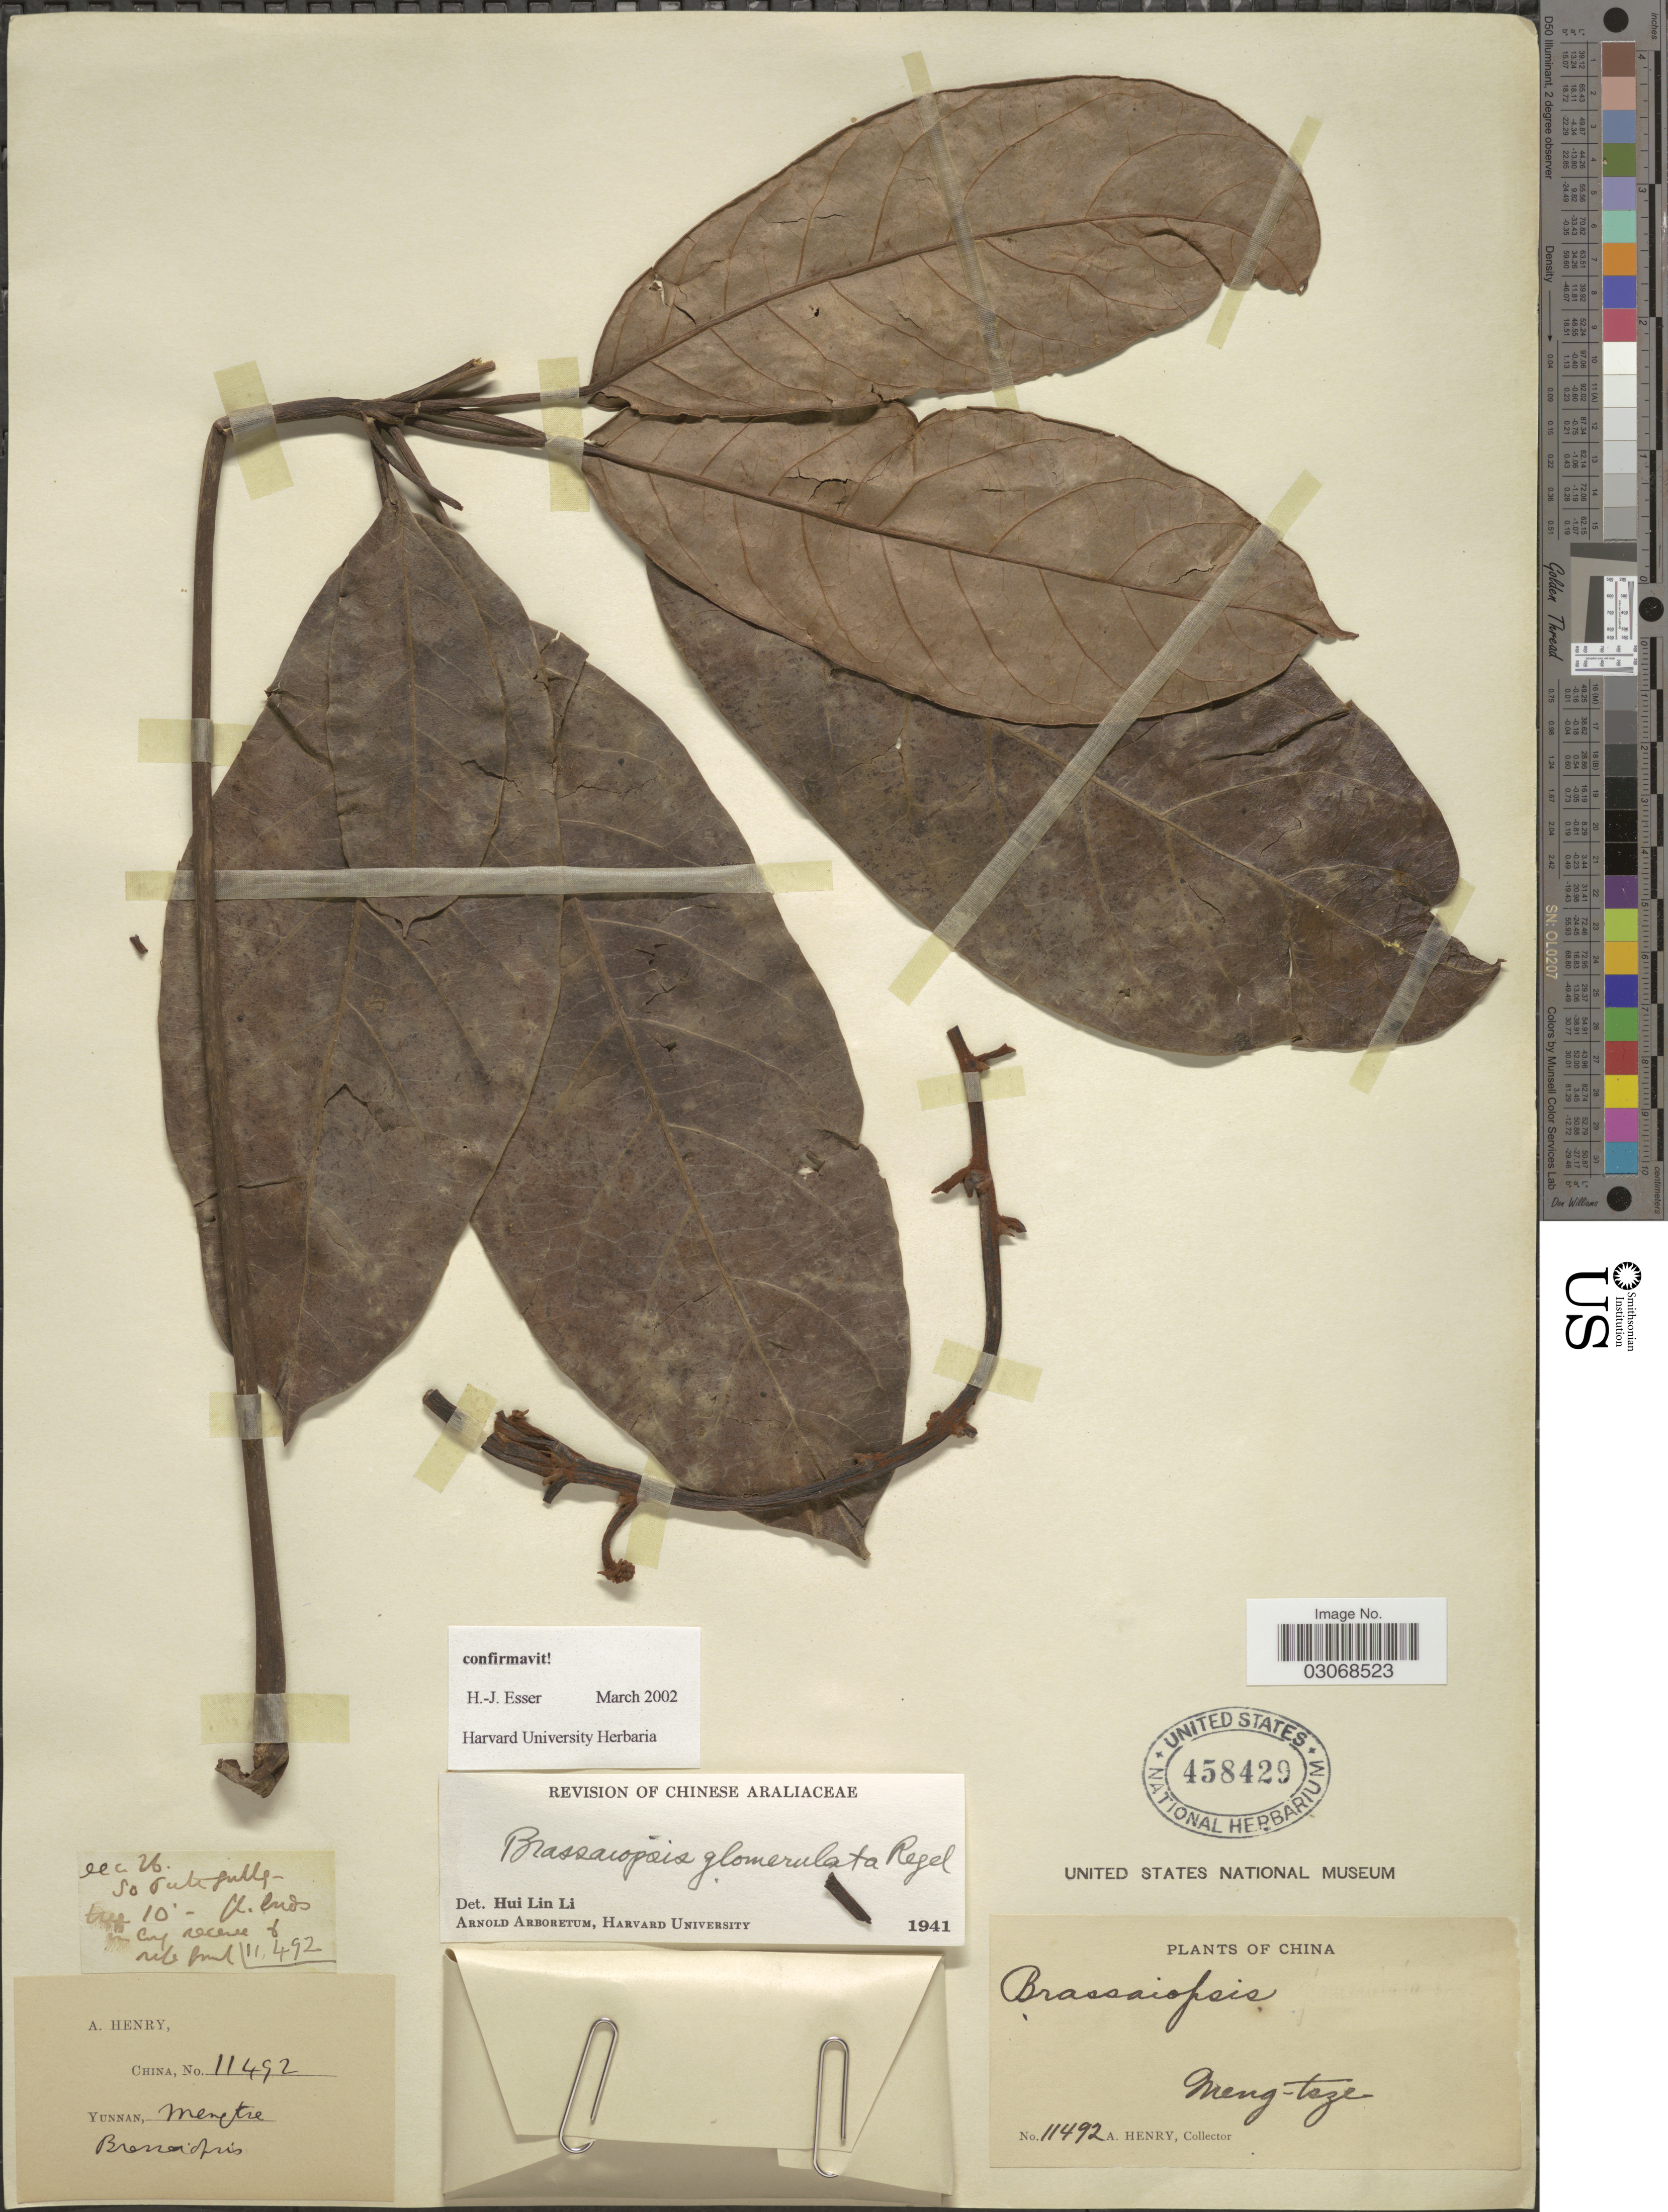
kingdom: Plantae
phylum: Tracheophyta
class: Magnoliopsida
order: Apiales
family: Araliaceae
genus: Brassaiopsis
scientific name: Brassaiopsis glomerulata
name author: (Blume) Regel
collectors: A. Henry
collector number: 11492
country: China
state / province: Yunnan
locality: Meng-tsze.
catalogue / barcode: US 458429